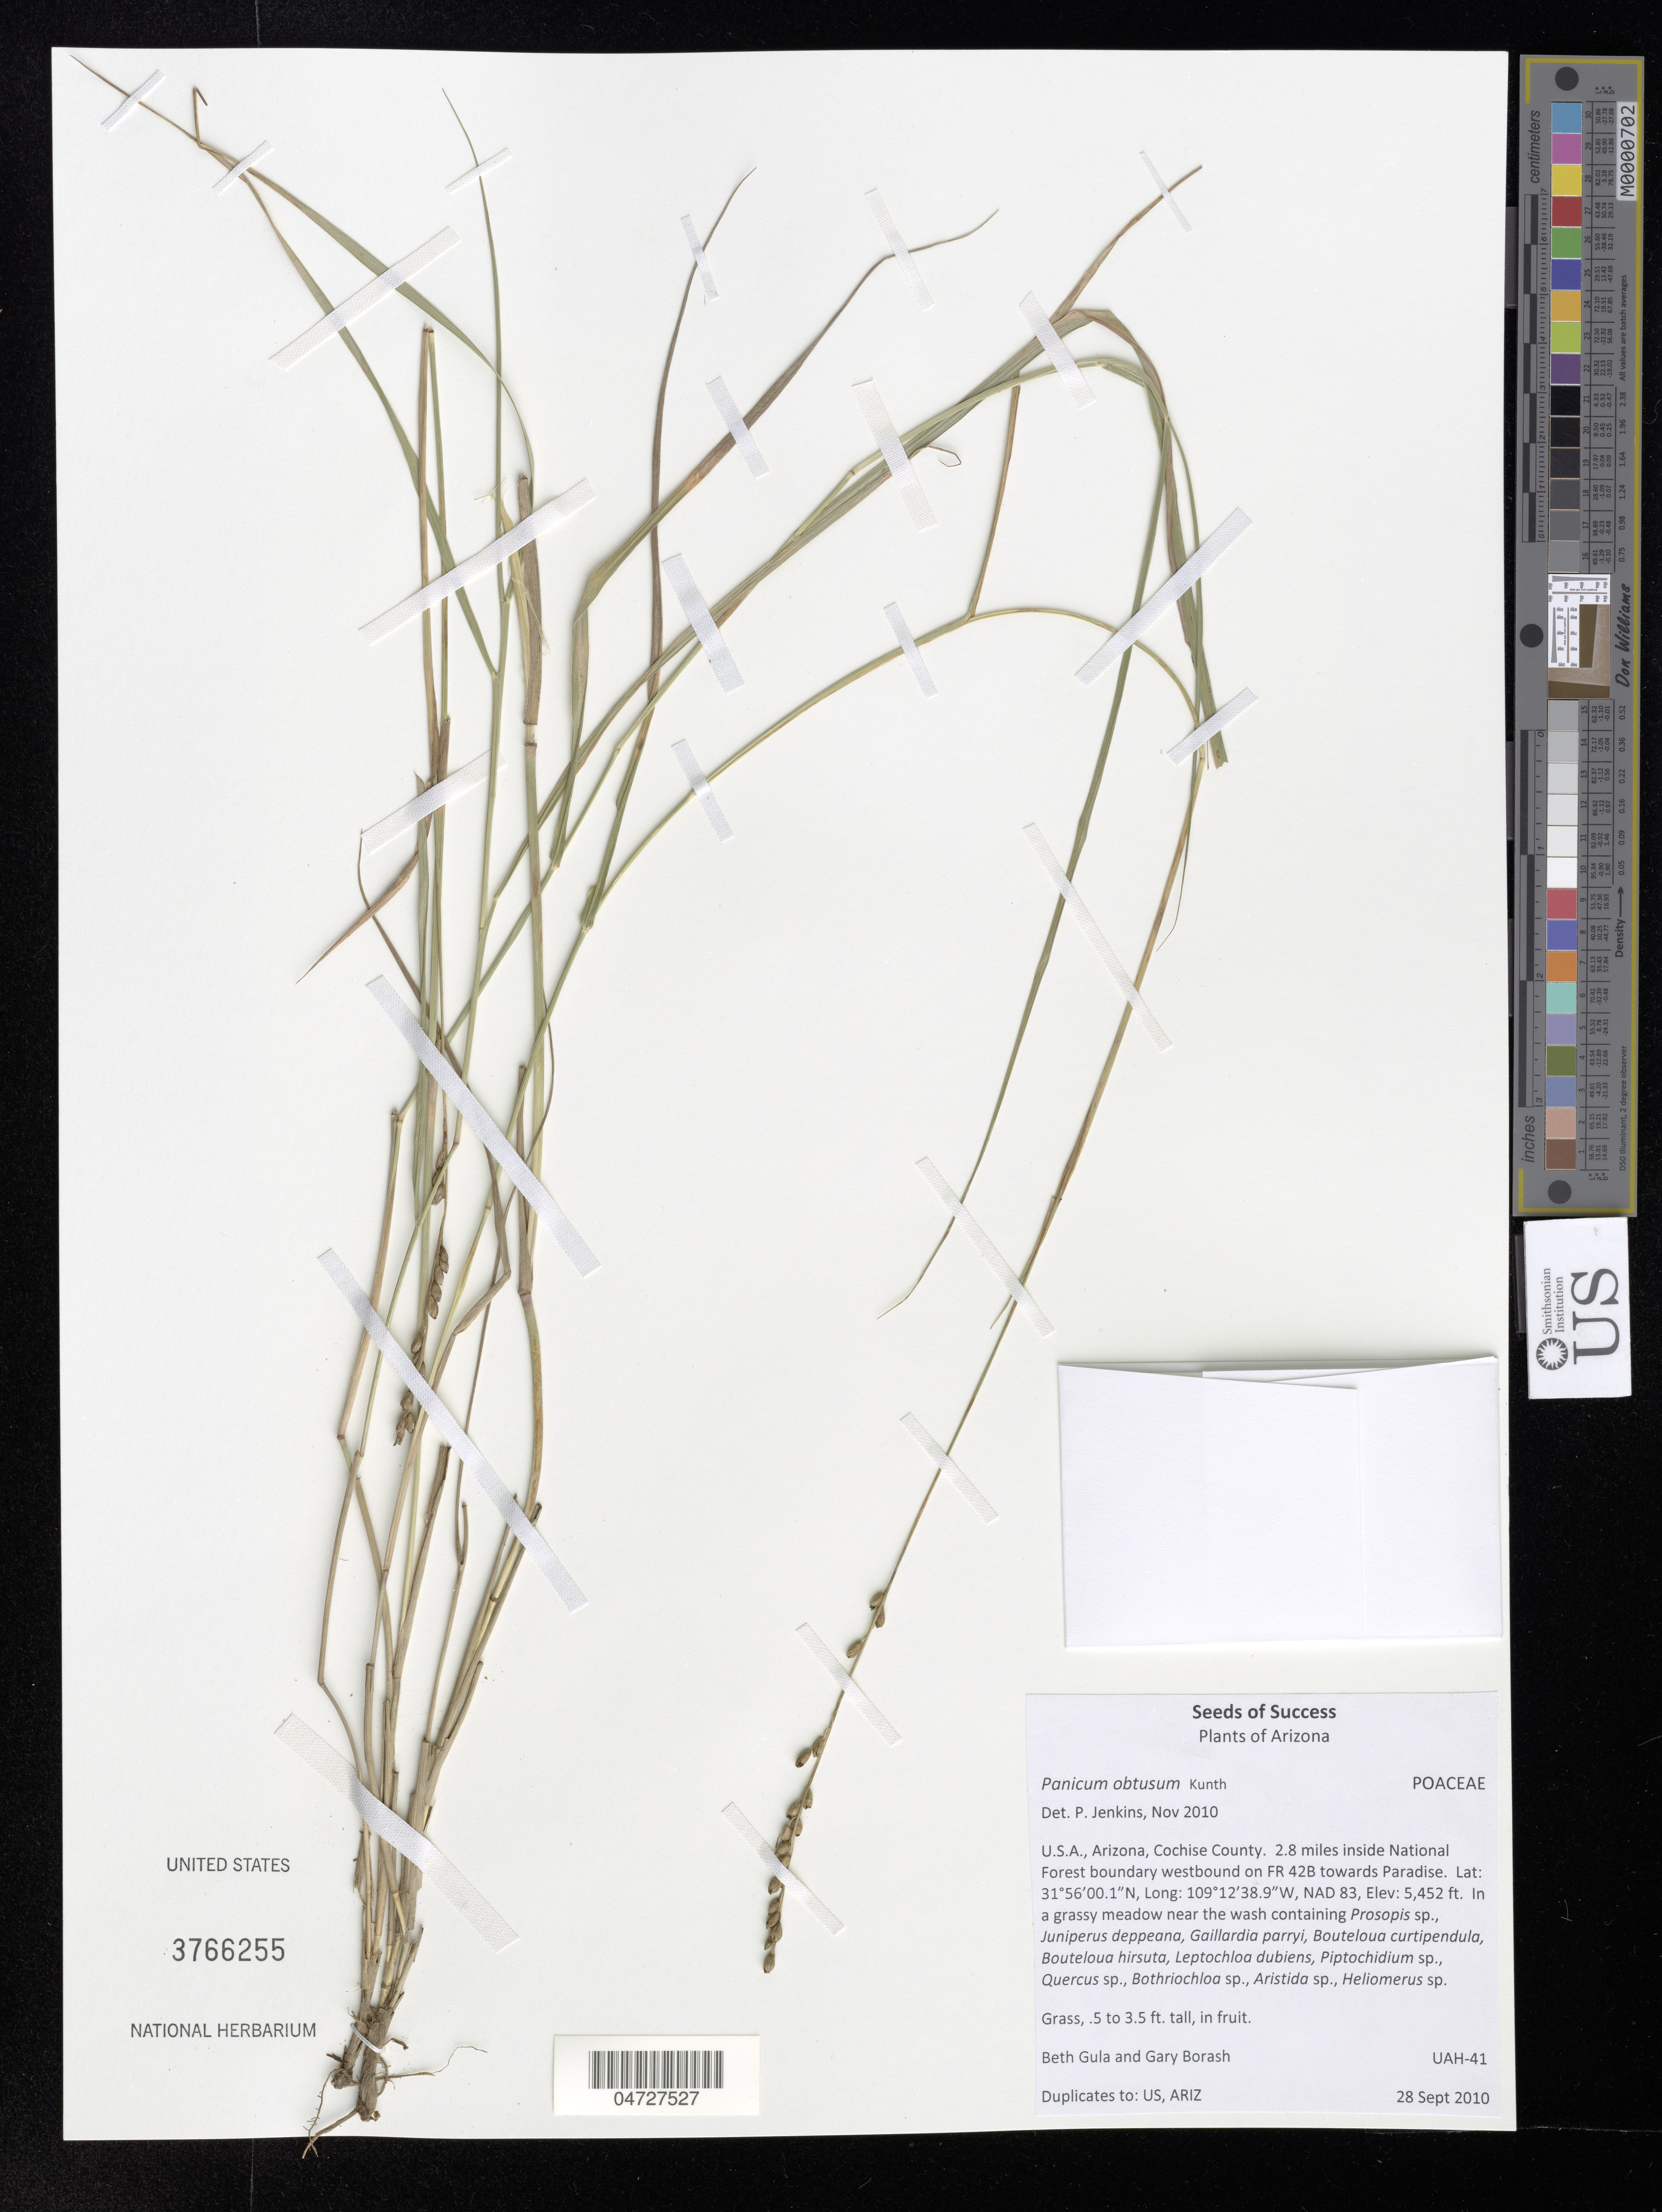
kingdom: Plantae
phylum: Tracheophyta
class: Liliopsida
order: Poales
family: Poaceae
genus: Panicum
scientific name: Panicum obtusum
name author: Kunth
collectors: B. Gula & G. Borash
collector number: UAH-41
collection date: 2010-09-28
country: United States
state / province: Arizona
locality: Cochise County. 2.8 miles inside National Forest boundary westbound on FR 42B towards Paradise.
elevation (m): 1662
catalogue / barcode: US 3766255